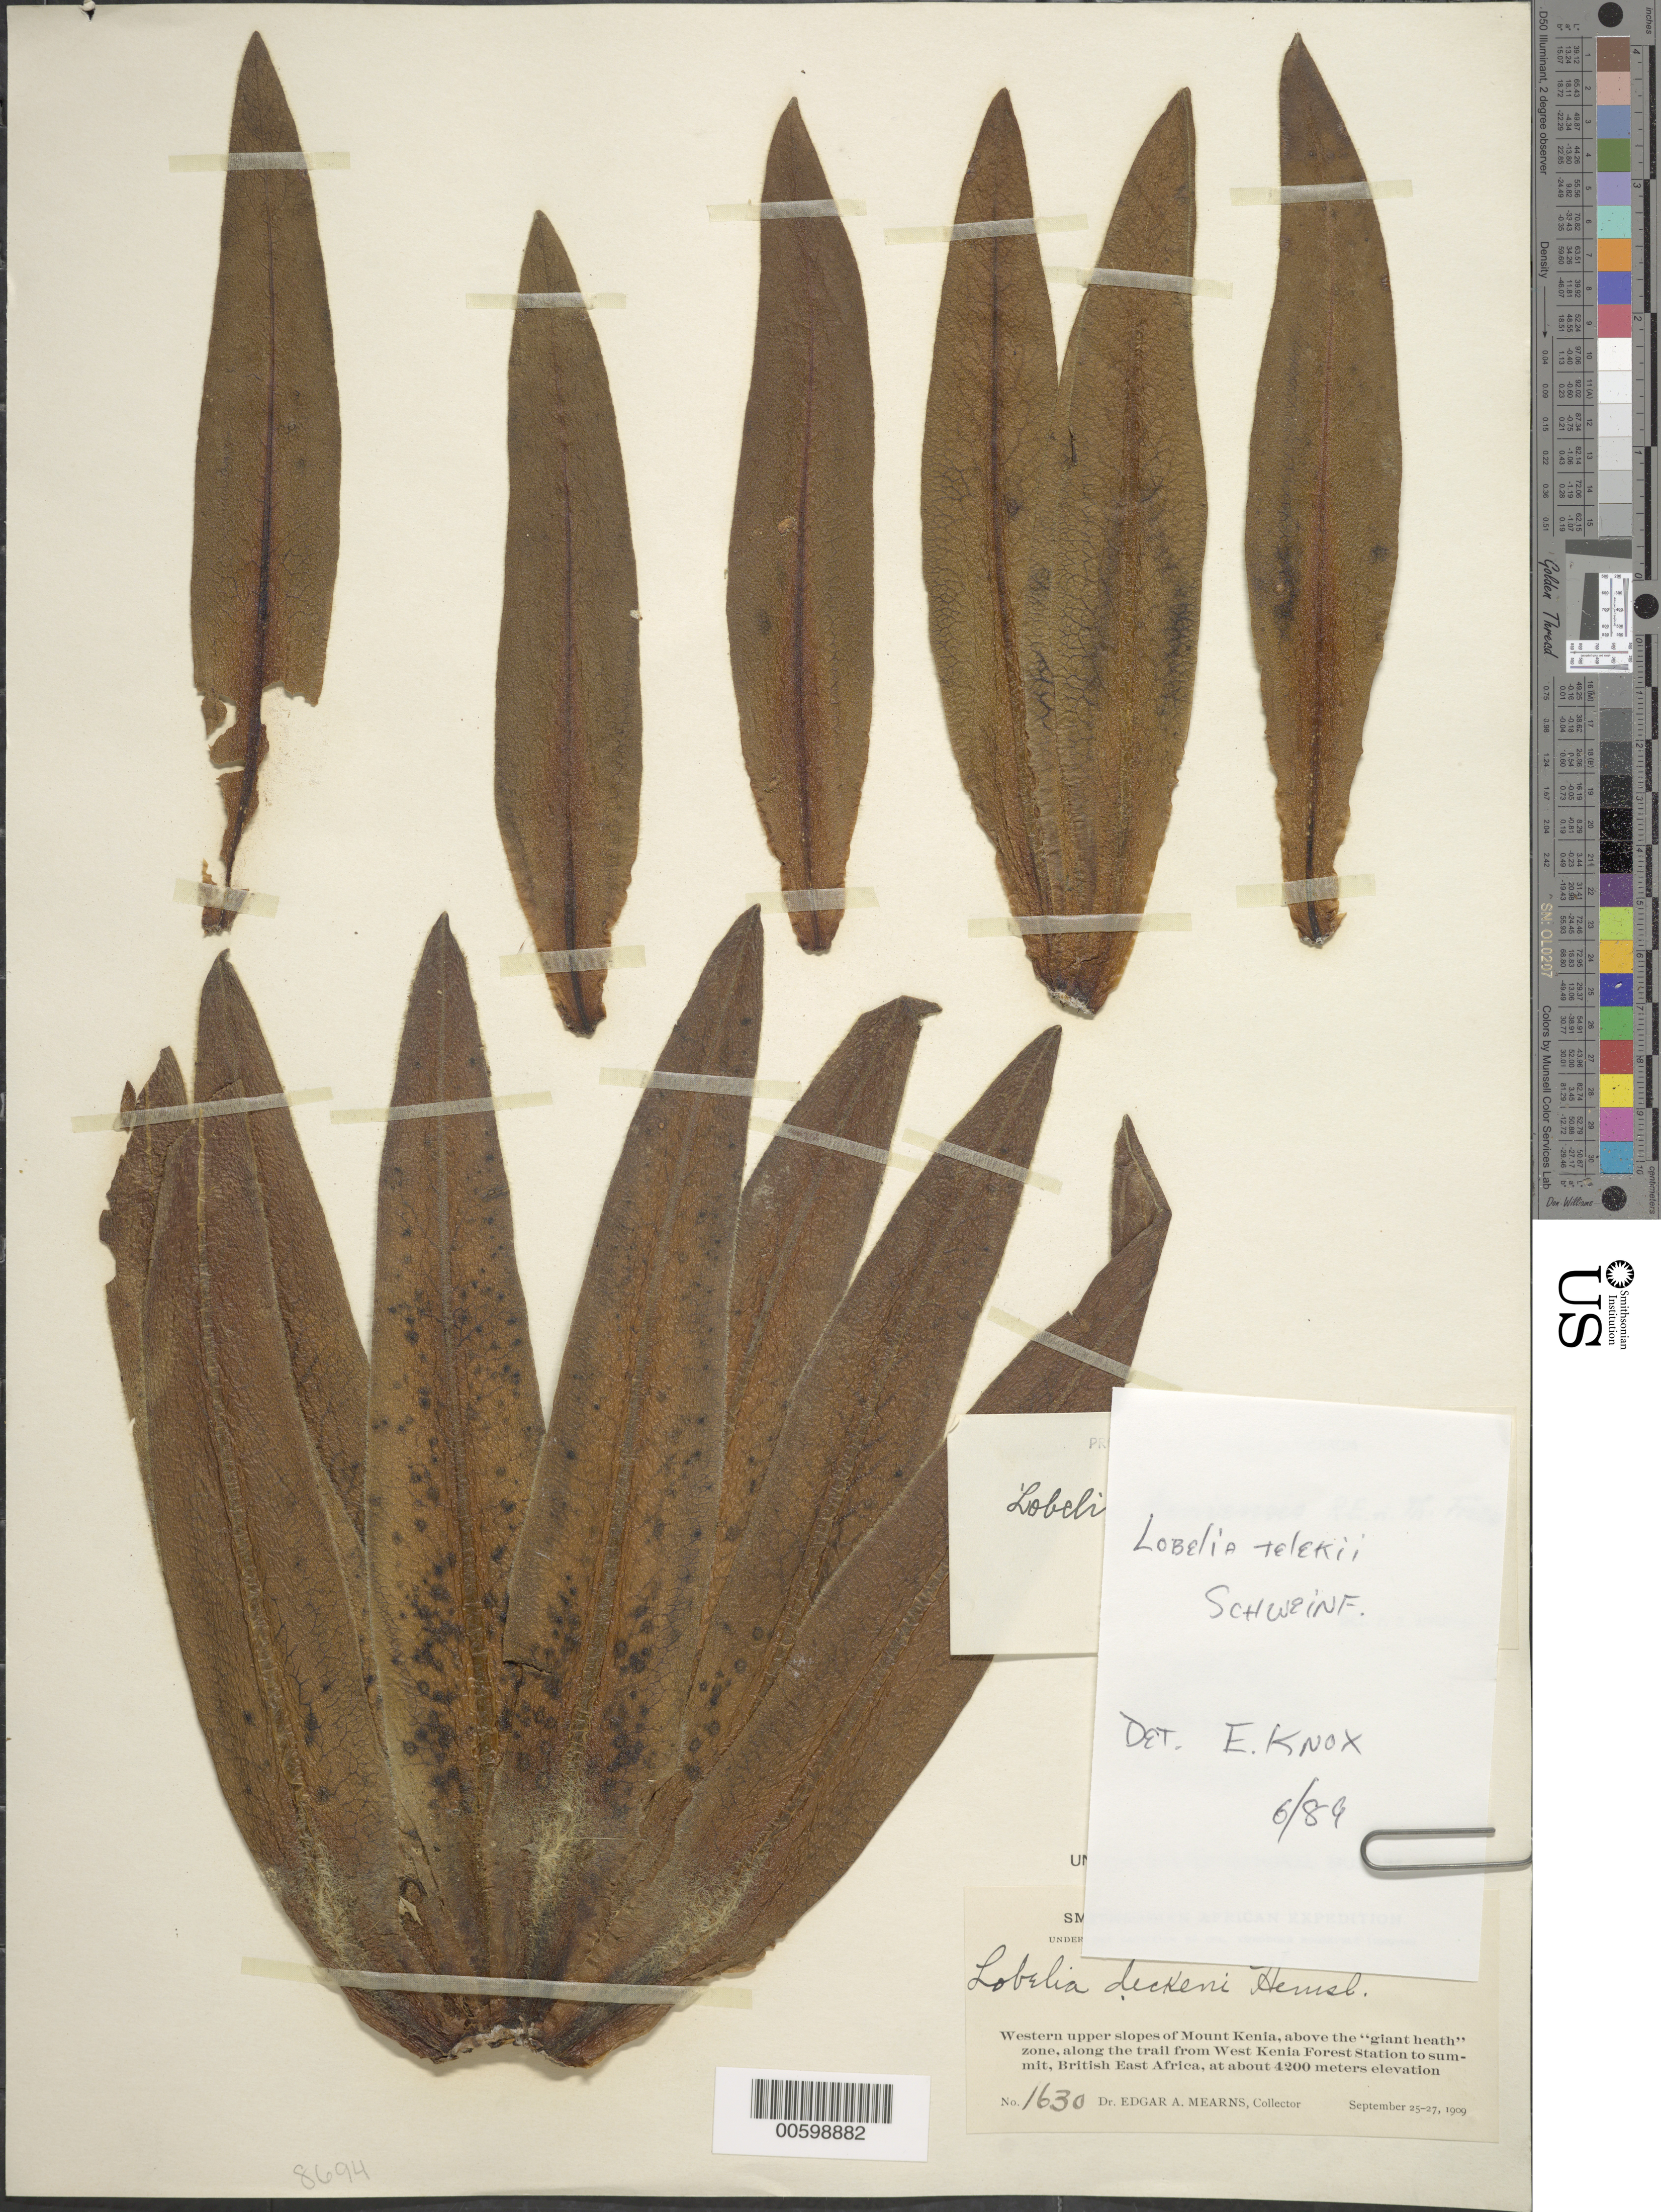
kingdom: Plantae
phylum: Tracheophyta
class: Magnoliopsida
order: Asterales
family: Campanulaceae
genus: Lobelia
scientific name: Lobelia telekii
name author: Schweinf.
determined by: Knox, E.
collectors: E. A. Mearns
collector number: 1630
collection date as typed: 25 Sep 1909 to 27 Sep 1909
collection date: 1909-09-25/1909-09-27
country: Kenya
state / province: Nyeri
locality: Western upper slopes of Mount Kenya, above the "giant health" zone, along the from West Kenya Forest Station to summit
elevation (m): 4200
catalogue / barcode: US 631589